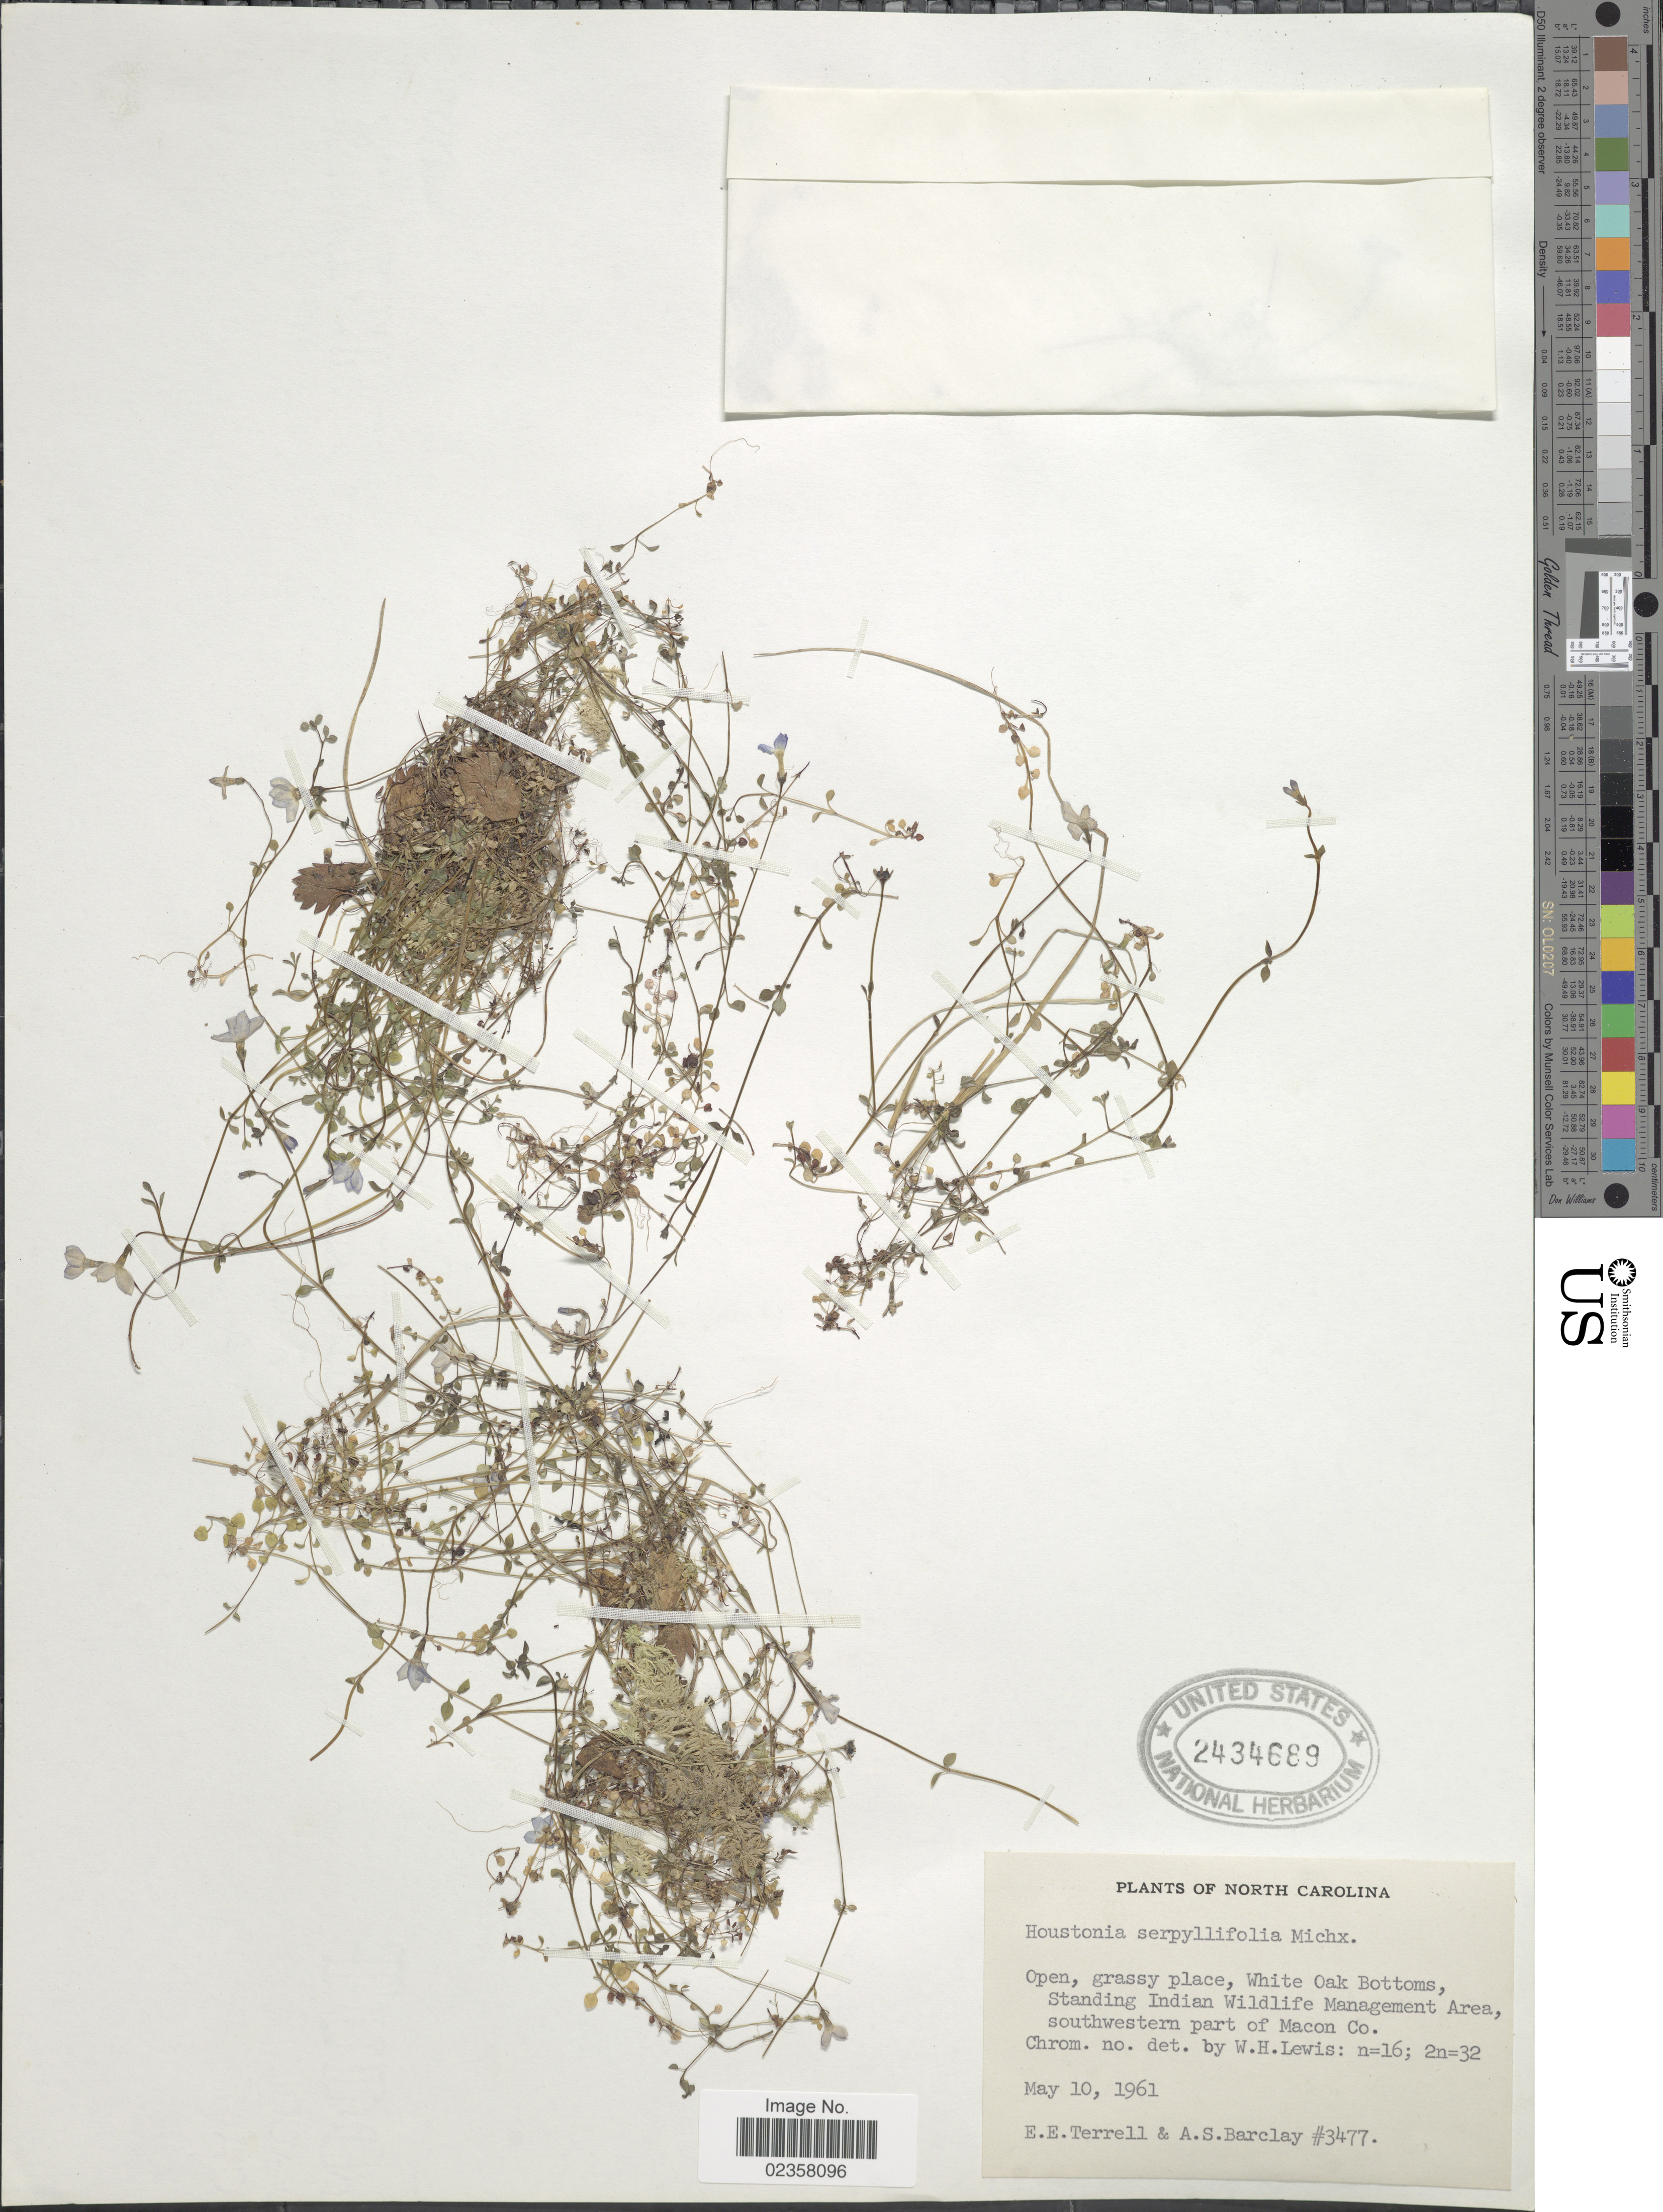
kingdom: Plantae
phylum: Tracheophyta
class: Magnoliopsida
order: Gentianales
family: Rubiaceae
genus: Houstonia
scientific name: Houstonia serpyllifolia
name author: Michx.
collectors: E. E. Terrell & A. S. Barclay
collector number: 3477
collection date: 1961-05-10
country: United States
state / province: North Carolina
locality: Open, grassy place, White Oak Bottoms, Stading Indian Wildlife Management Area, southwestern part of Macon Co.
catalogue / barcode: US 2434689